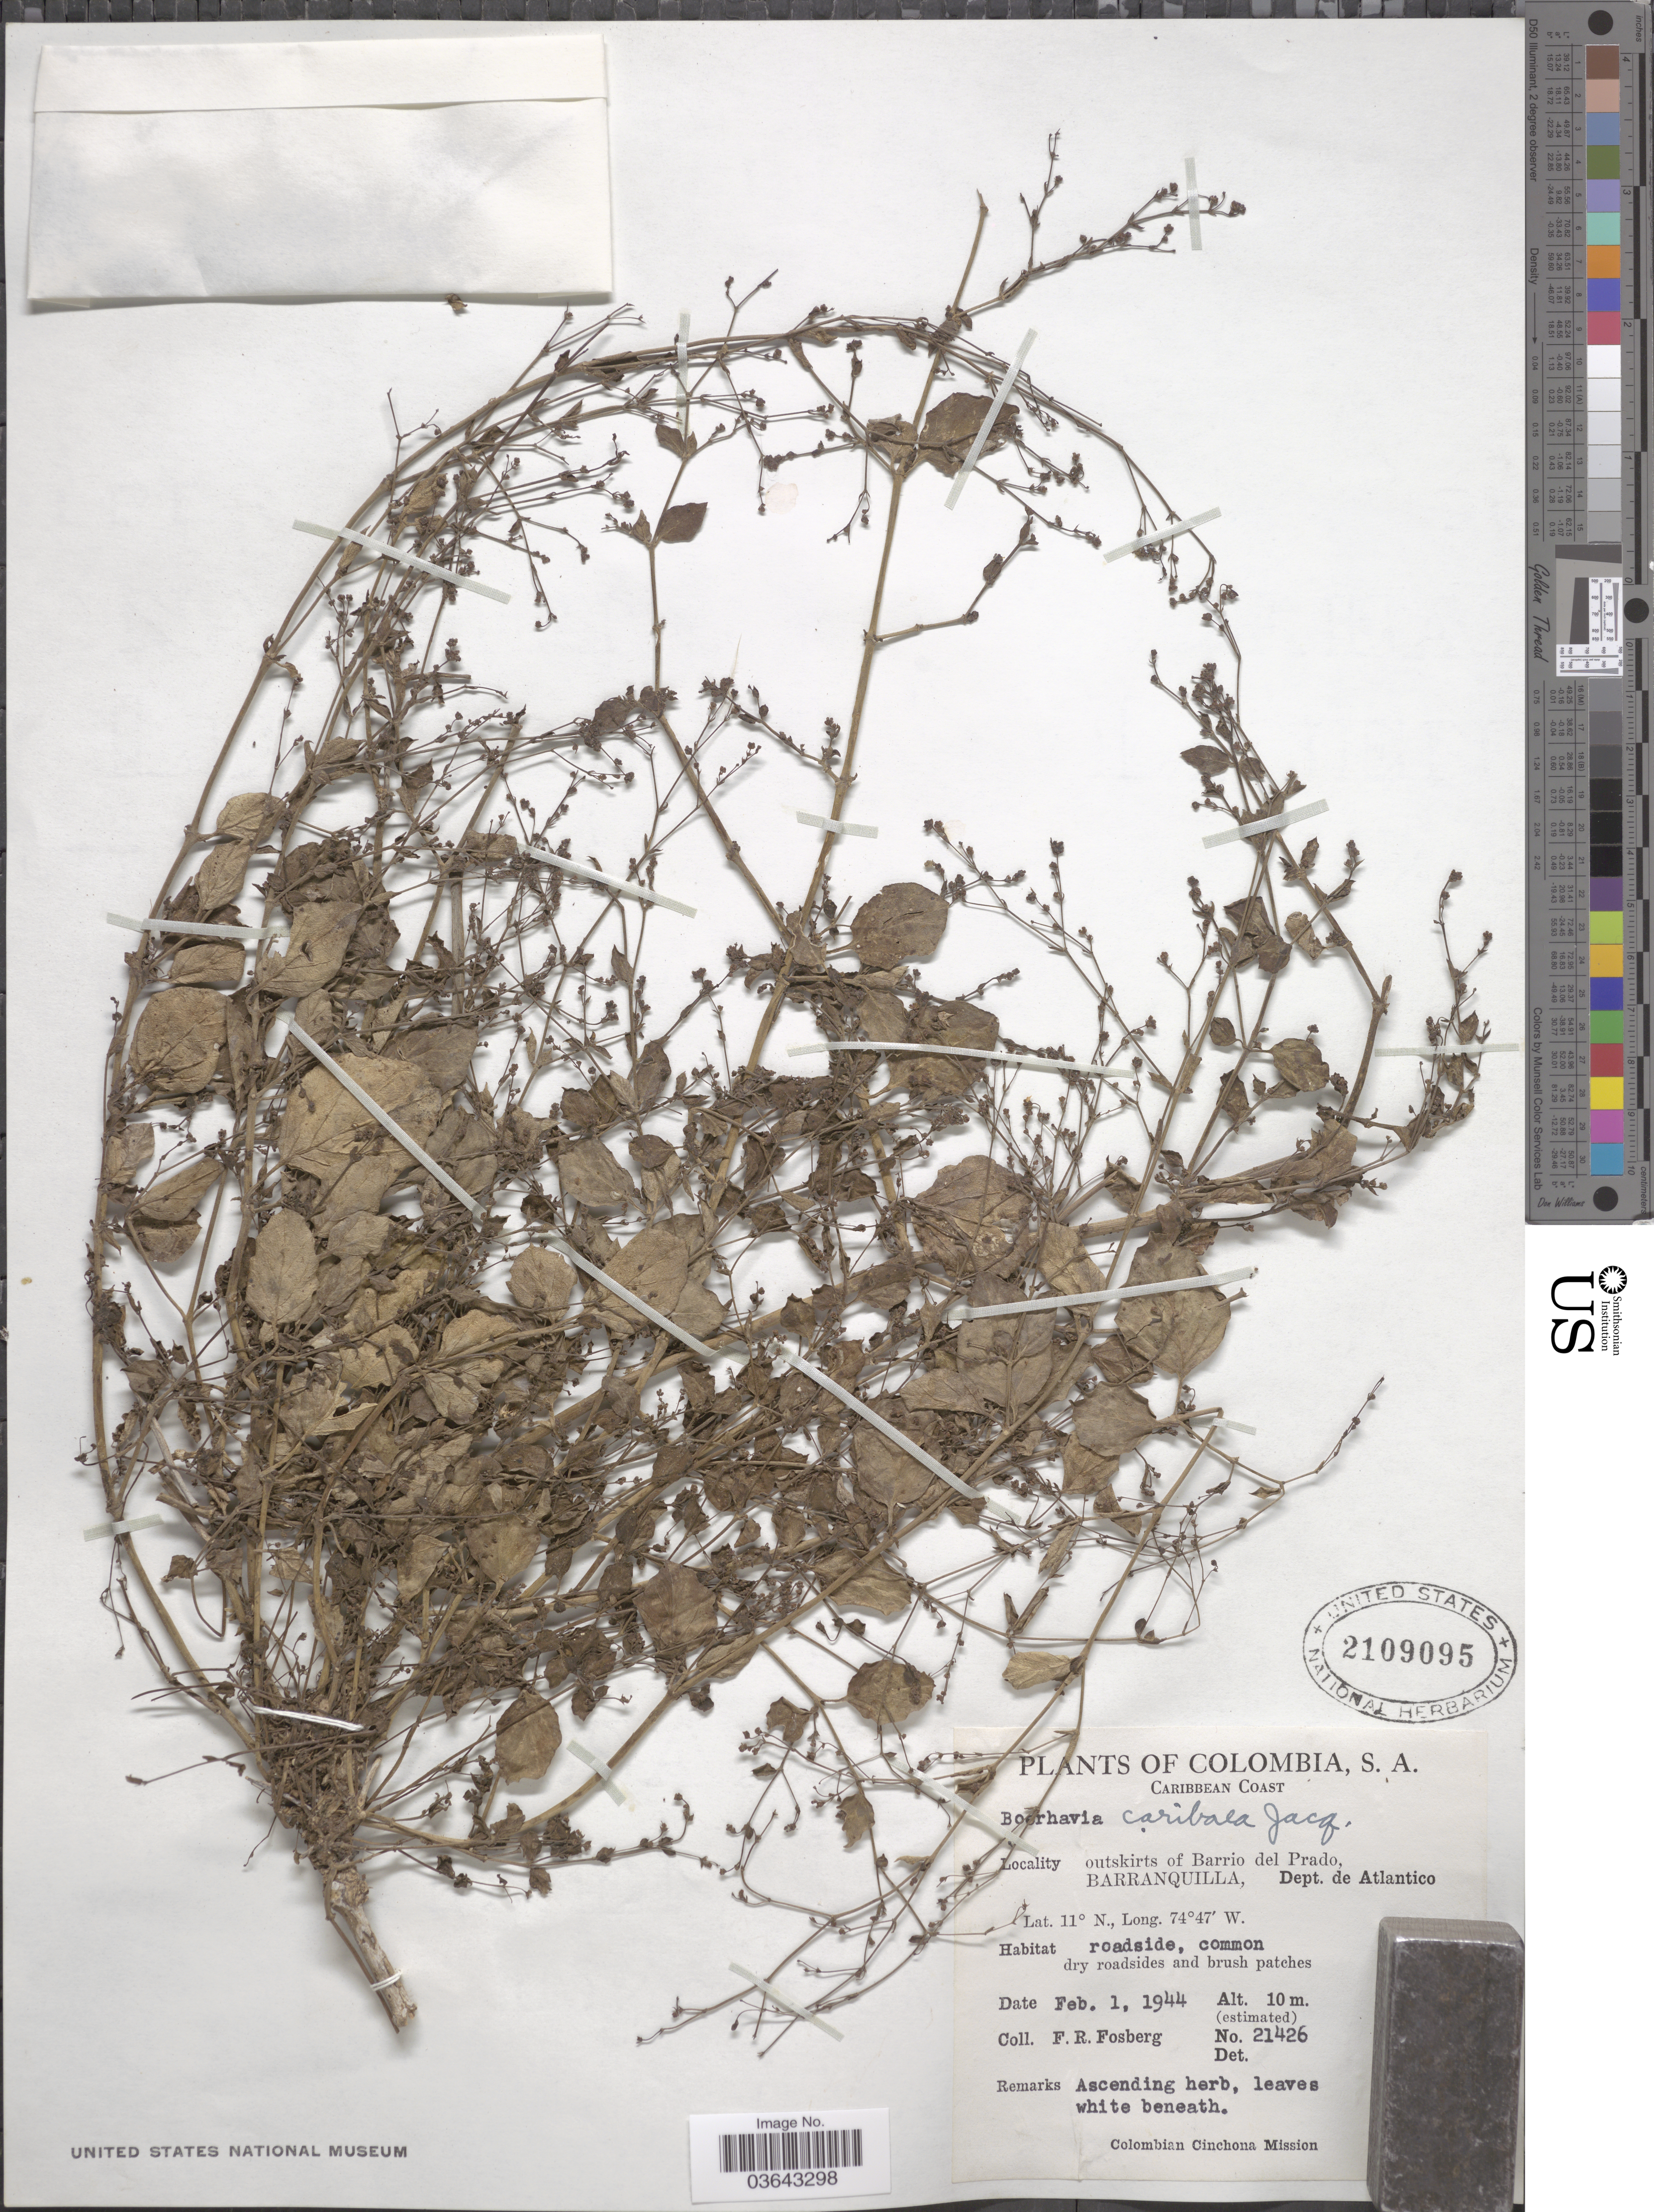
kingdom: Plantae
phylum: Tracheophyta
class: Magnoliopsida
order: Caryophyllales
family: Nyctaginaceae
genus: Boerhavia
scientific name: Boerhavia diffusa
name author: L.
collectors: F. R. Fosberg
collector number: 21426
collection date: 1944-02-01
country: Colombia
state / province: Atlántico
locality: Caribbean Coast. Outskirts of Barrio del Prado, Barranquilla, Dept. de Atlantico.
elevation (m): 10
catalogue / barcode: US 2109095